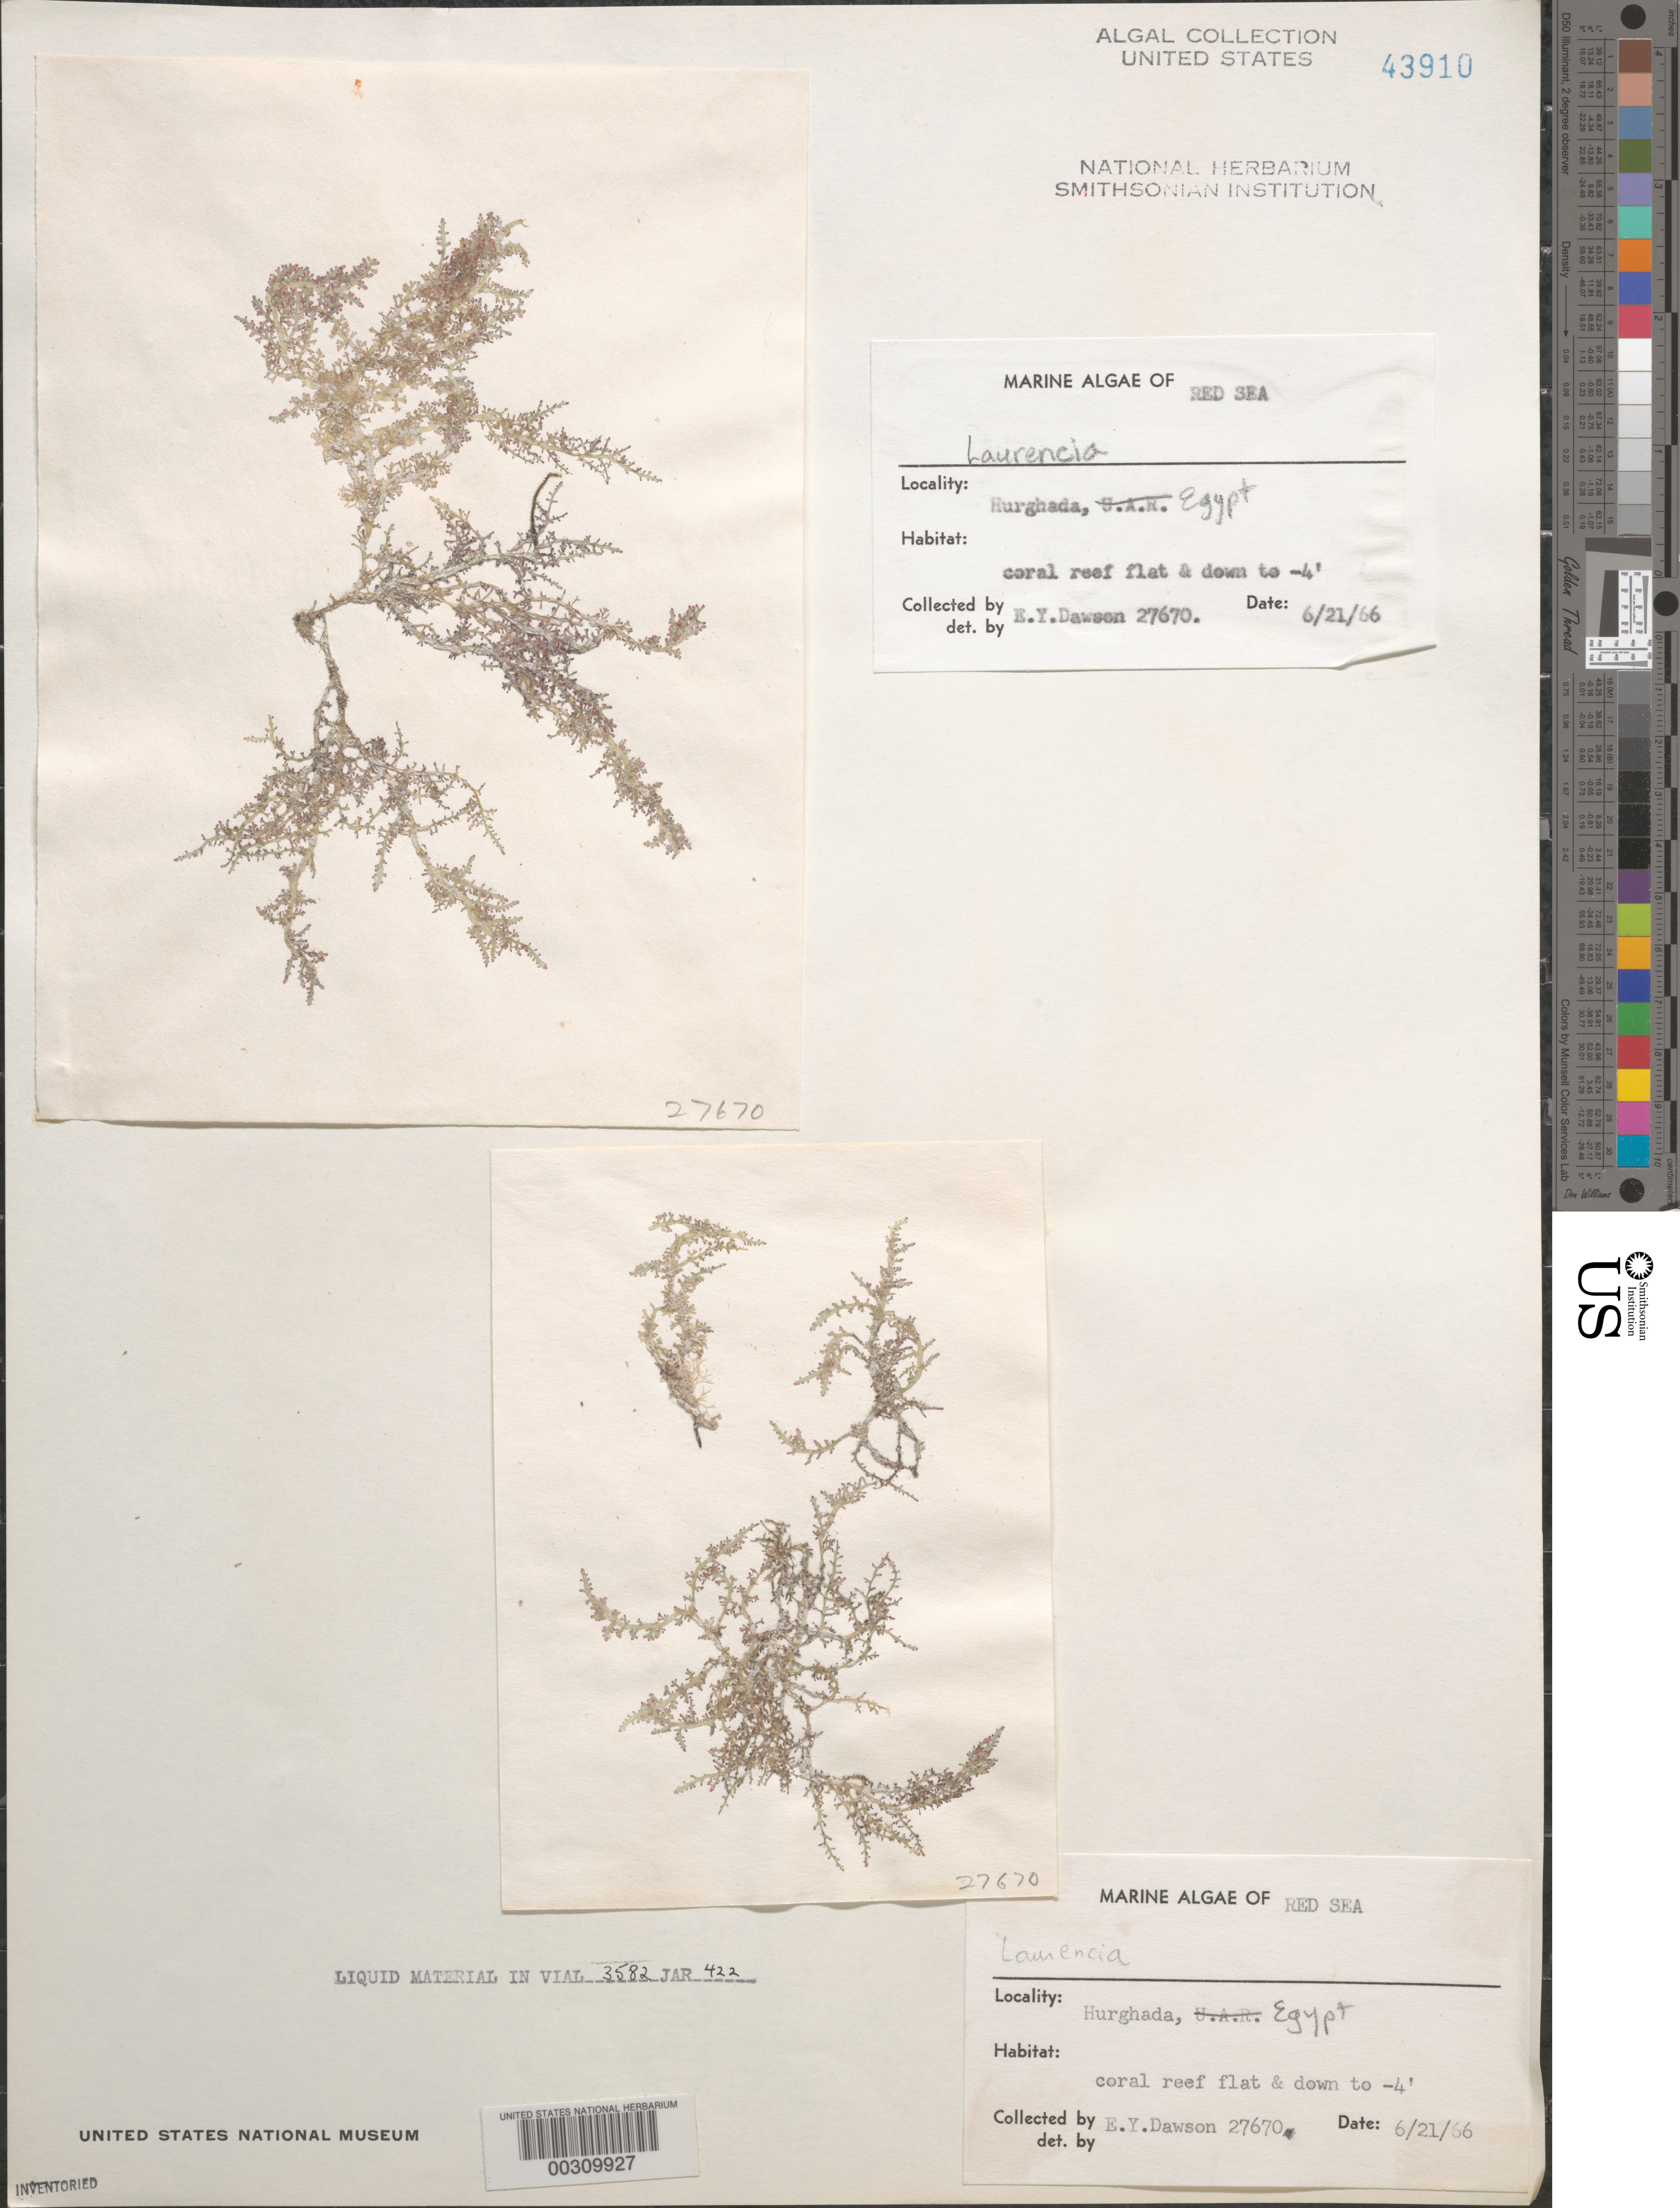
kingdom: Plantae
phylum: Rhodophyta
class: Florideophyceae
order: Ceramiales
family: Rhodomelaceae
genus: Laurencia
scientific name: Laurencia sp.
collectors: E. Y. Dawson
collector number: EYD 27670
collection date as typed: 21 Jun 1966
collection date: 1966-06-21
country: Egypt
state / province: Al Bahr al Ahmar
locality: Hurghada, Red Sea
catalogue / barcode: US 43910